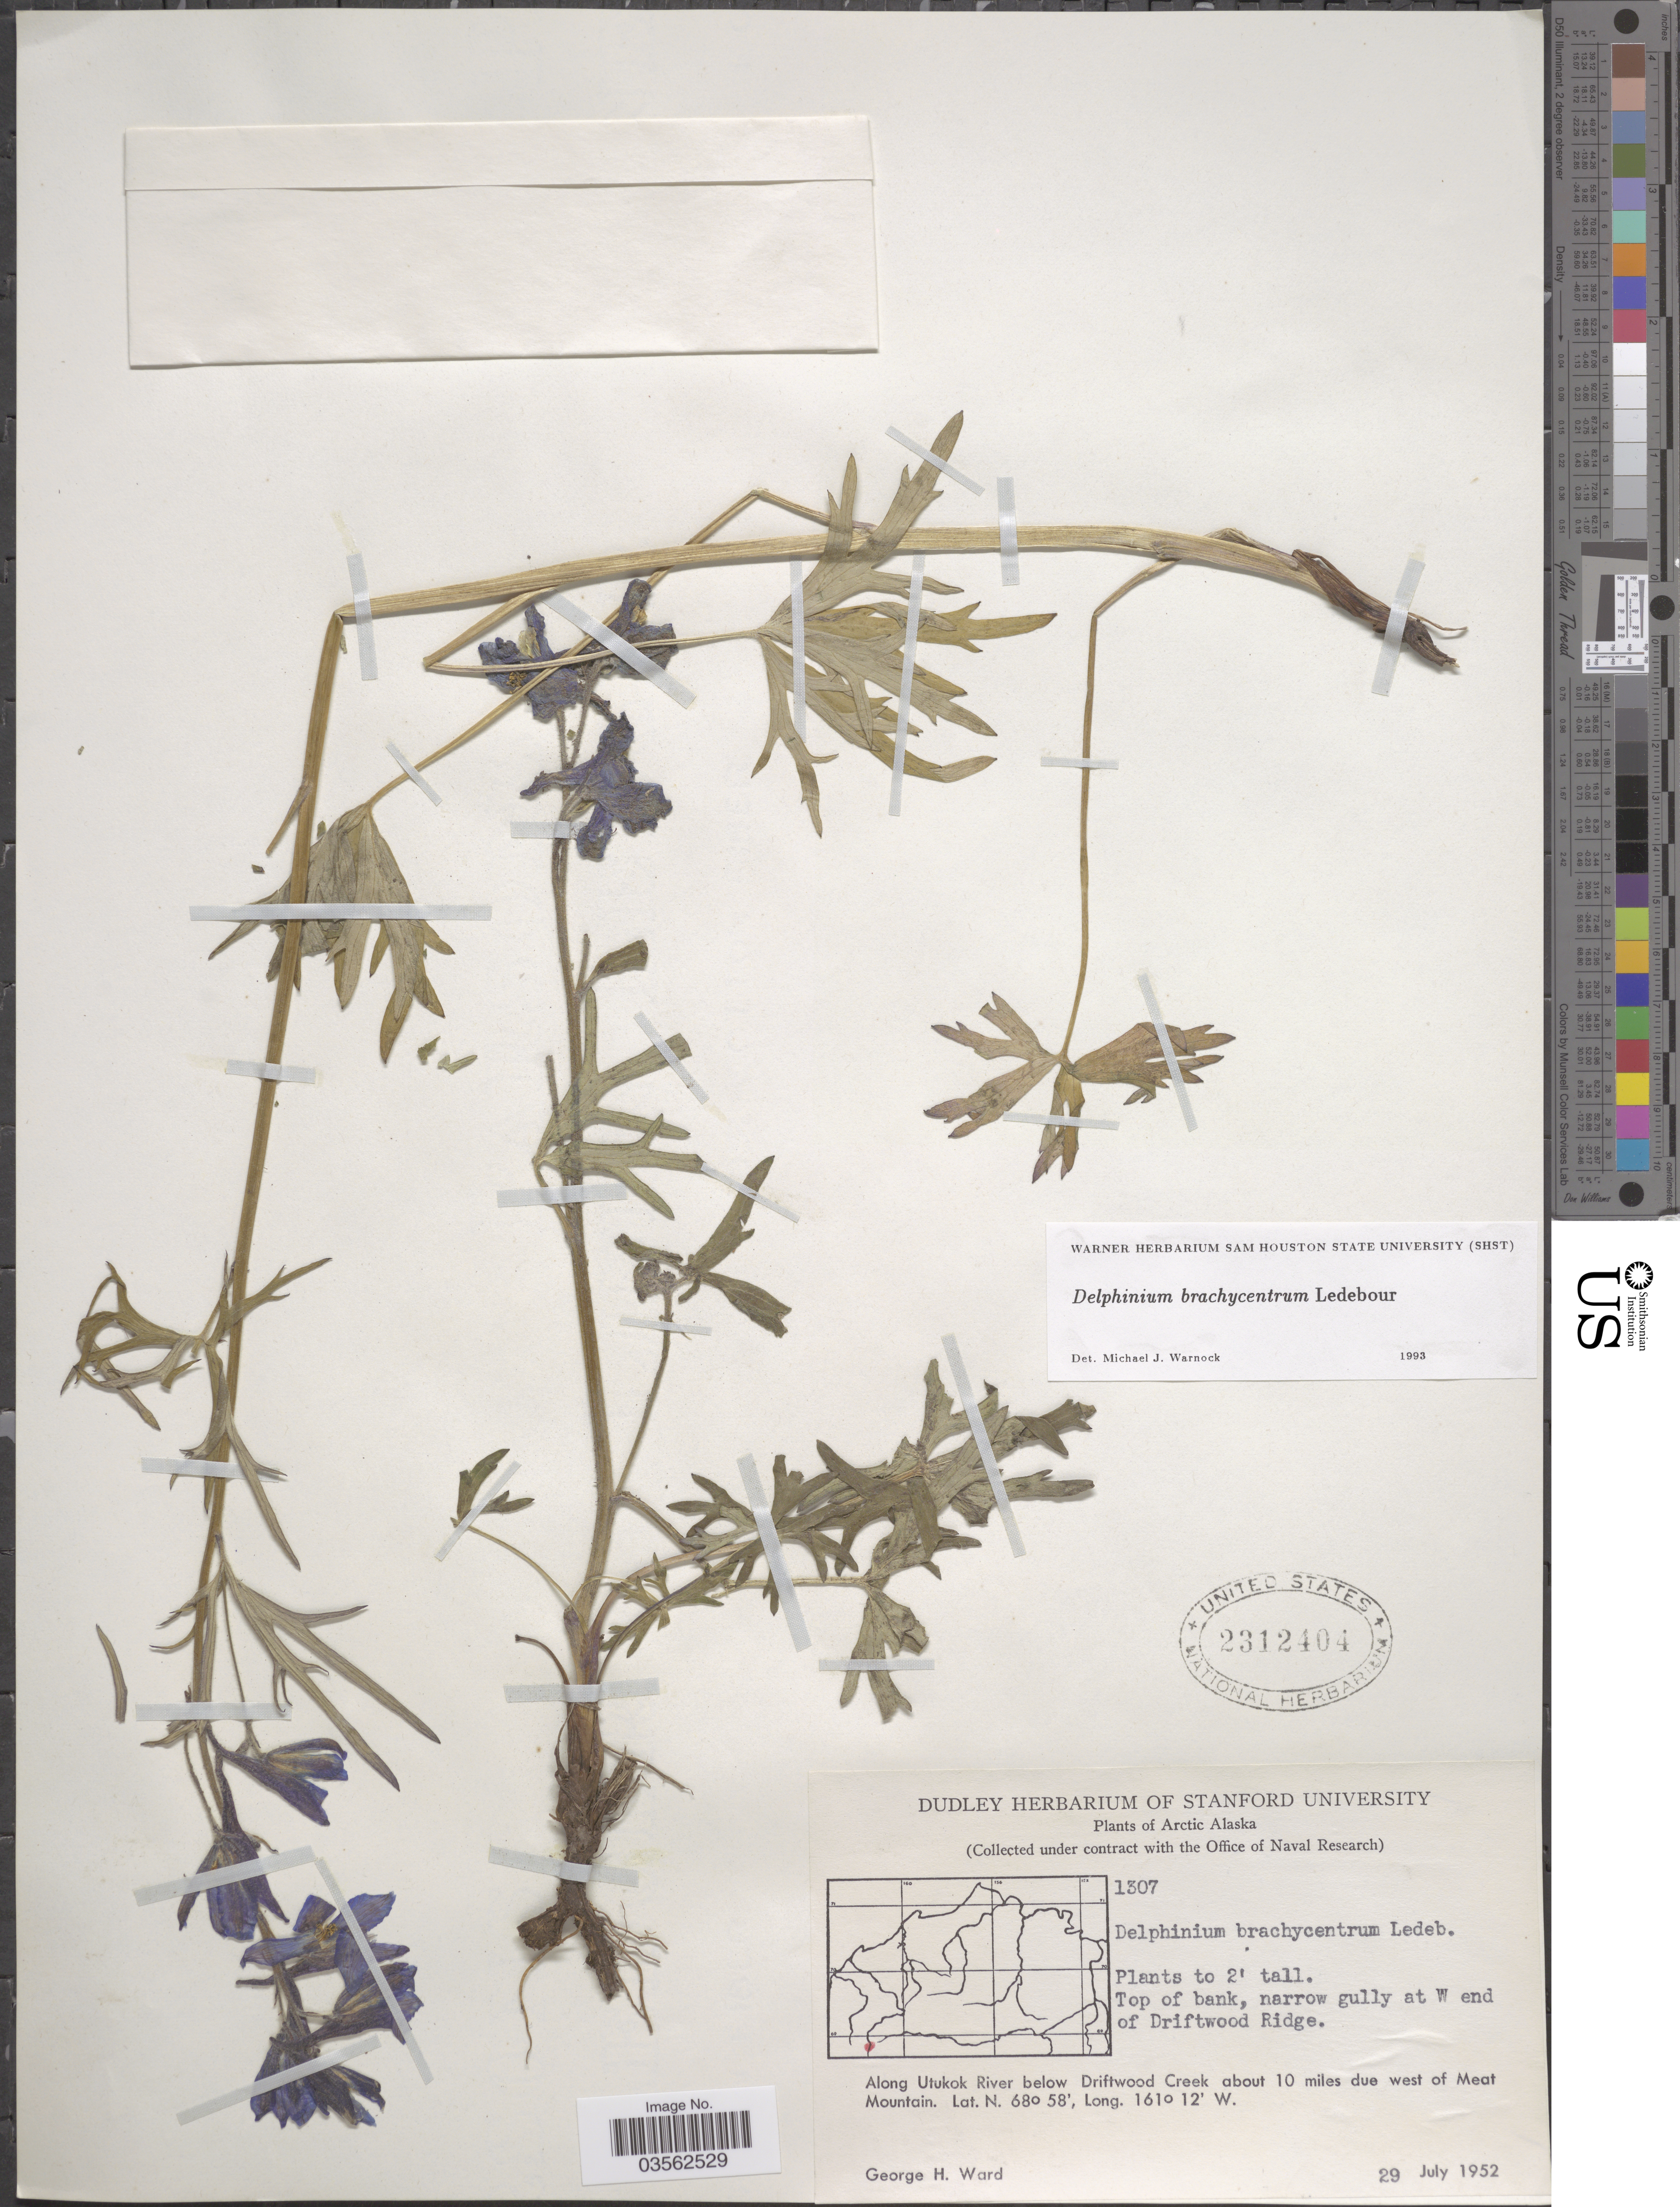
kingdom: Plantae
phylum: Tracheophyta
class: Magnoliopsida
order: Ranunculales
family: Ranunculaceae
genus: Delphinium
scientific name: Delphinium brachycentrum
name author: Ledeb.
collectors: G. H. Ward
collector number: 1307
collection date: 1952-07-29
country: United States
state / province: Alaska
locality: Arctic Alaska. Top of bank, narrow gully at W end of Driftwood Ridge. Along Utukok River below Driftwood Creek about 10 miles due west of Meat Mountain.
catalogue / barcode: US 2312404